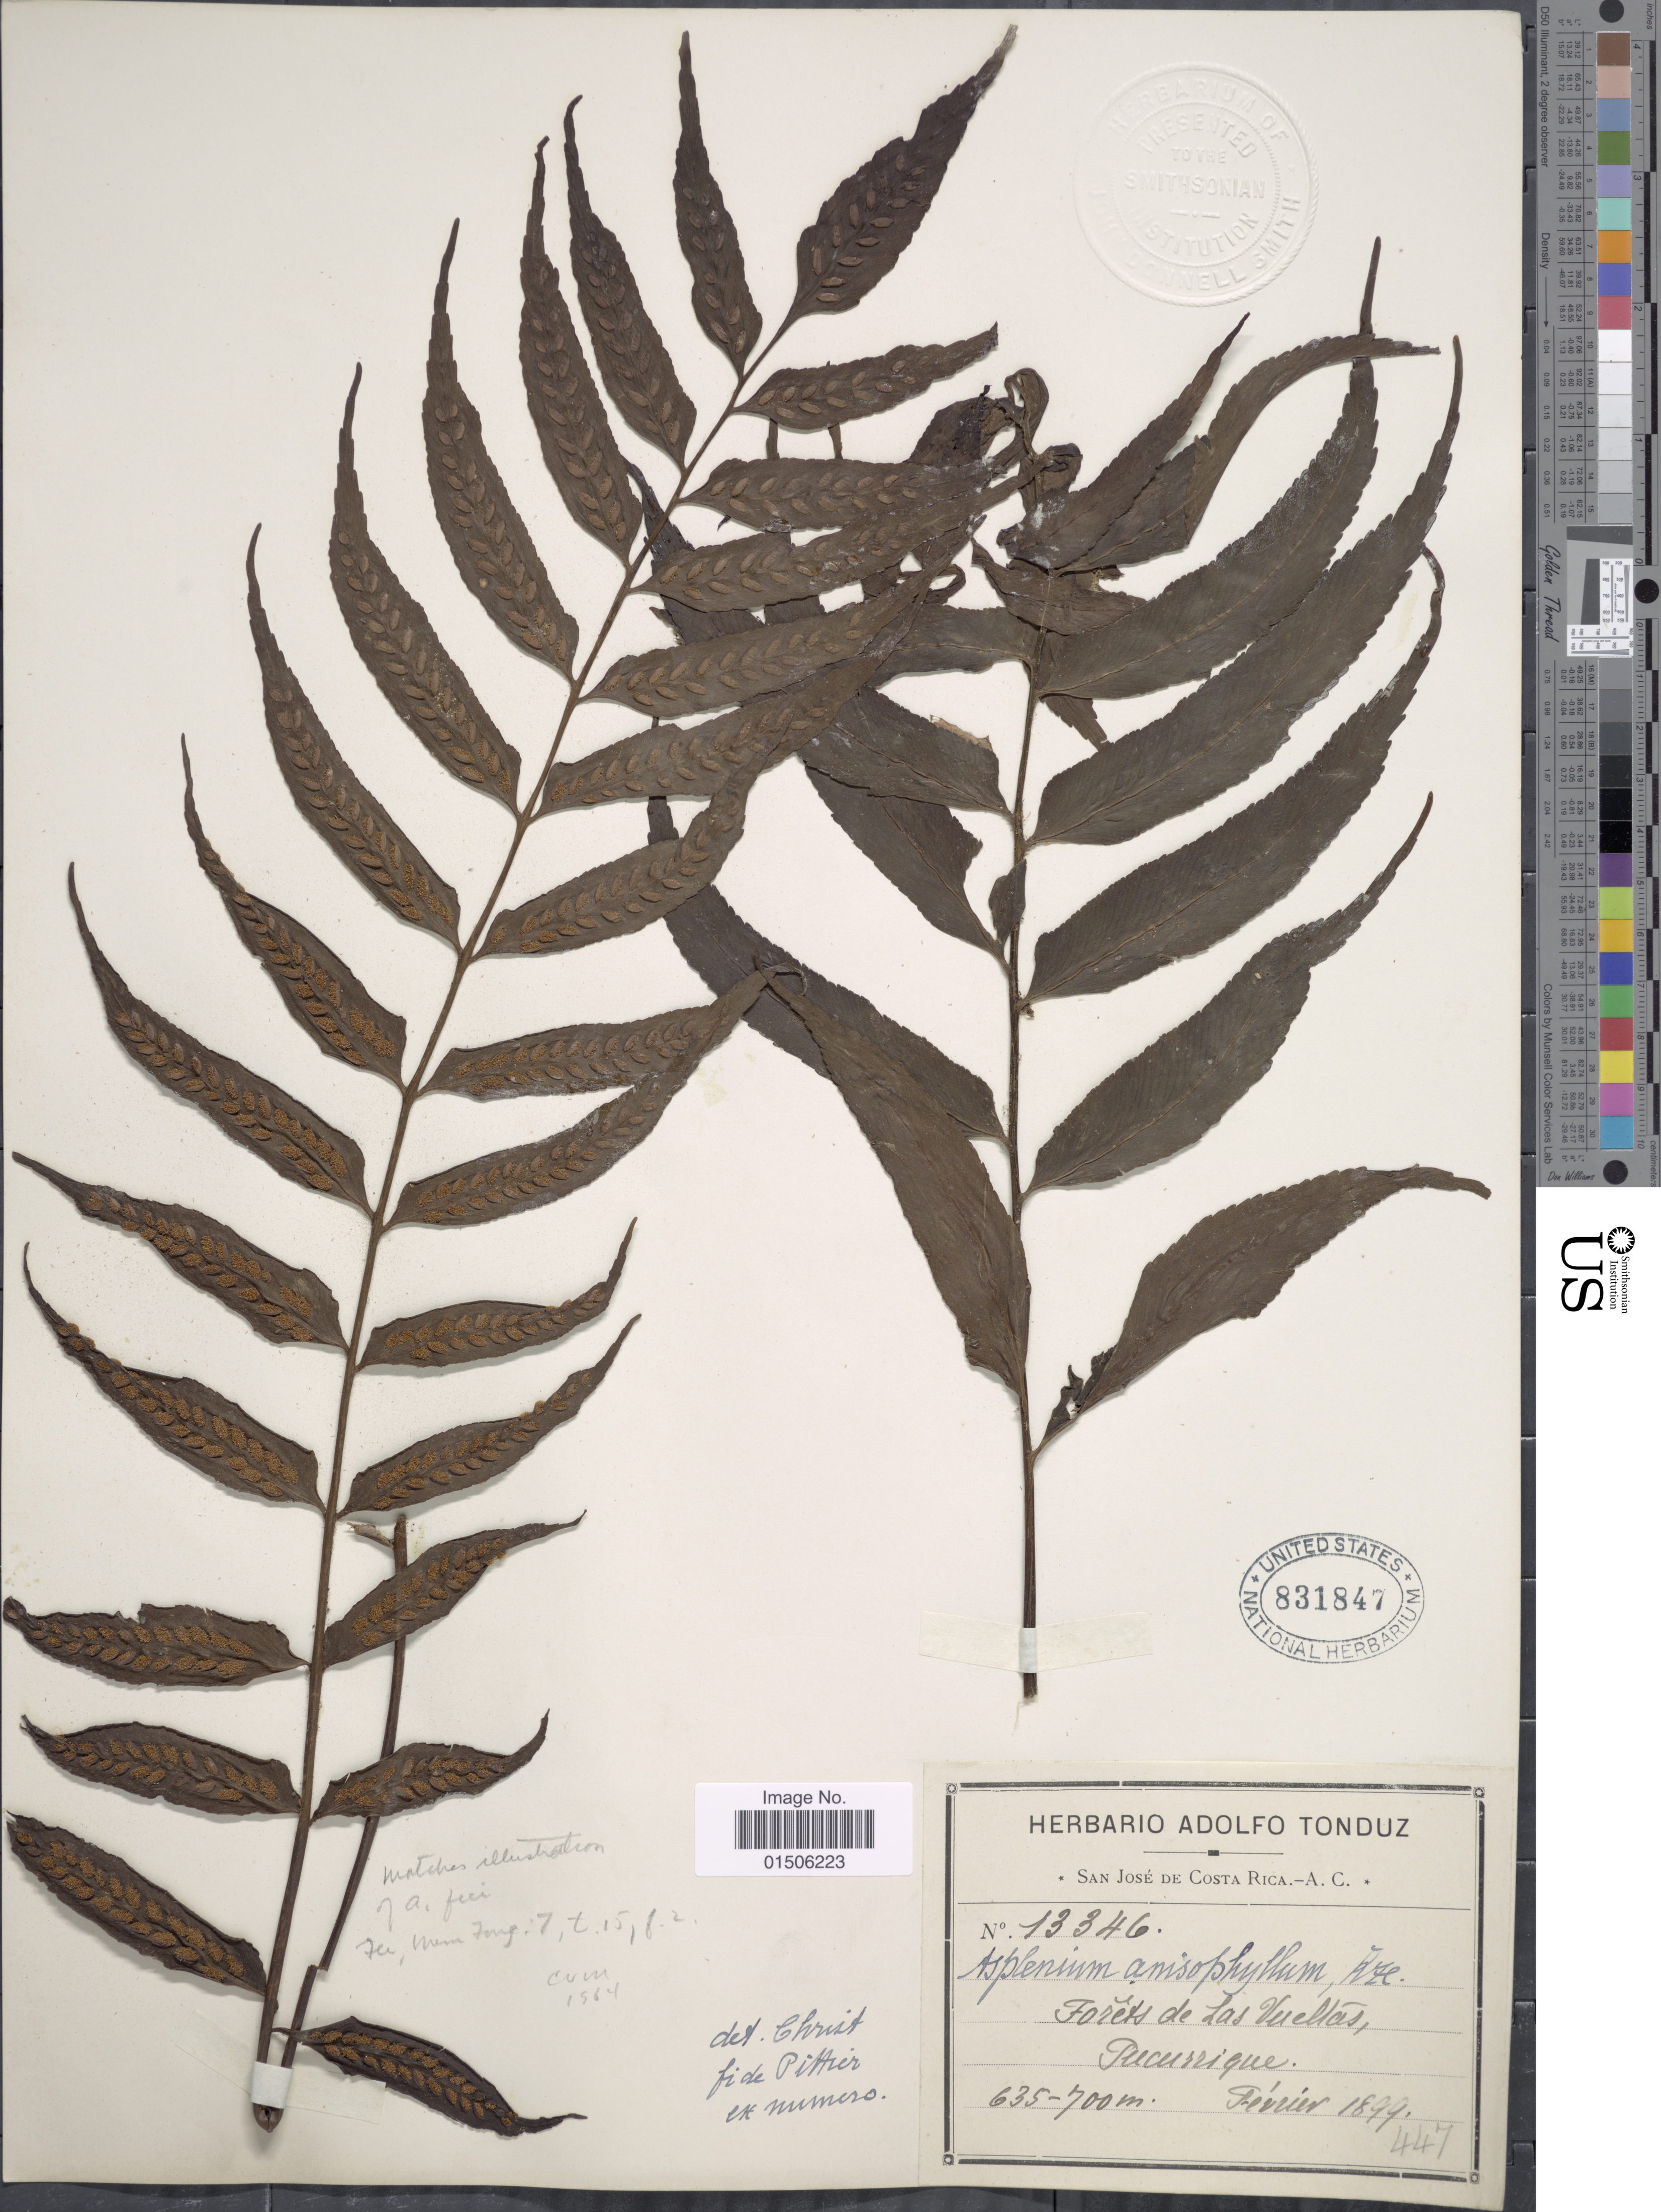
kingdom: Plantae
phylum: Tracheophyta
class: Polypodiopsida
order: Polypodiales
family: Aspleniaceae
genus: Asplenium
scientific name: Asplenium feei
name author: Kunze ex Fée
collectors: ex Herb. Adolfo Tonduz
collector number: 13346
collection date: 1899-02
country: Costa Rica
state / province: Cartago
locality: Forêts de Las Vueltas, Tucurrique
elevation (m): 635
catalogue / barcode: US 831847